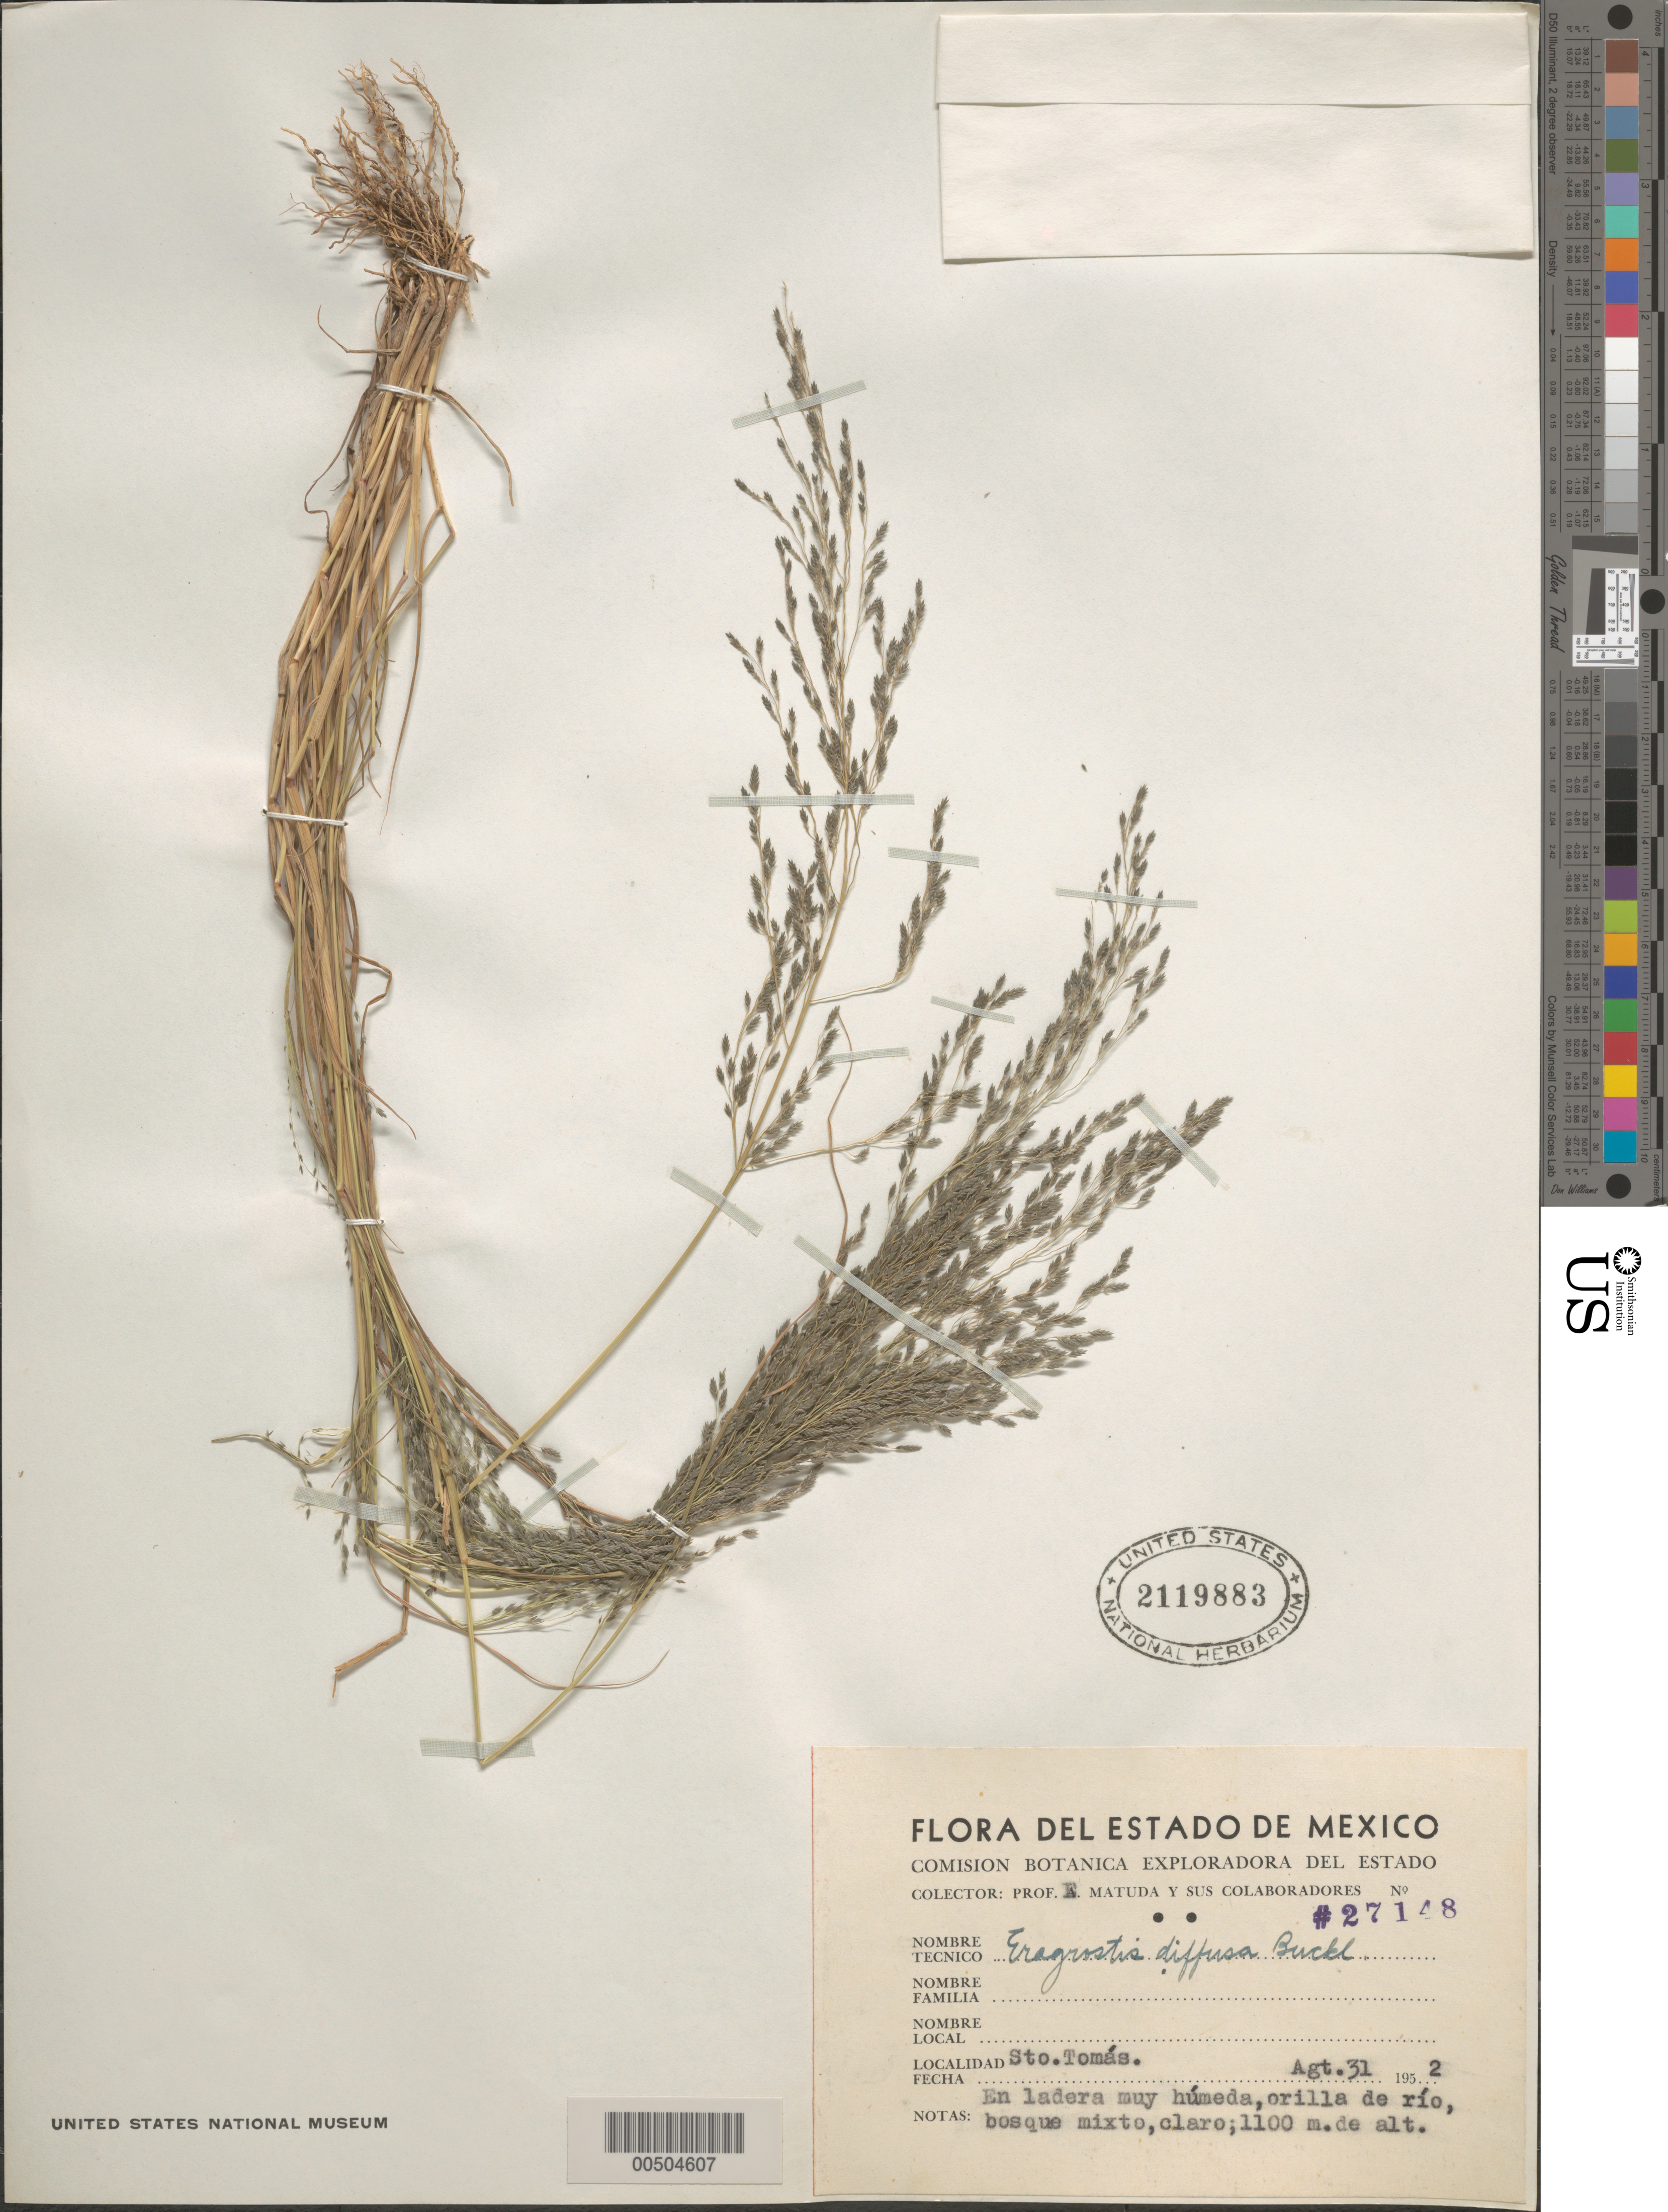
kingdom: Plantae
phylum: Tracheophyta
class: Liliopsida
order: Poales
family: Poaceae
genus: Eragrostis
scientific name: Eragrostis pectinacea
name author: (Michx.) Nees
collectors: E. Matuda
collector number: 27148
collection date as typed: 31 Aug 1952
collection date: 1952-08-31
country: Mexico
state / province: México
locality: Sto. Tomás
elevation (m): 1100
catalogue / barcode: US 2119883